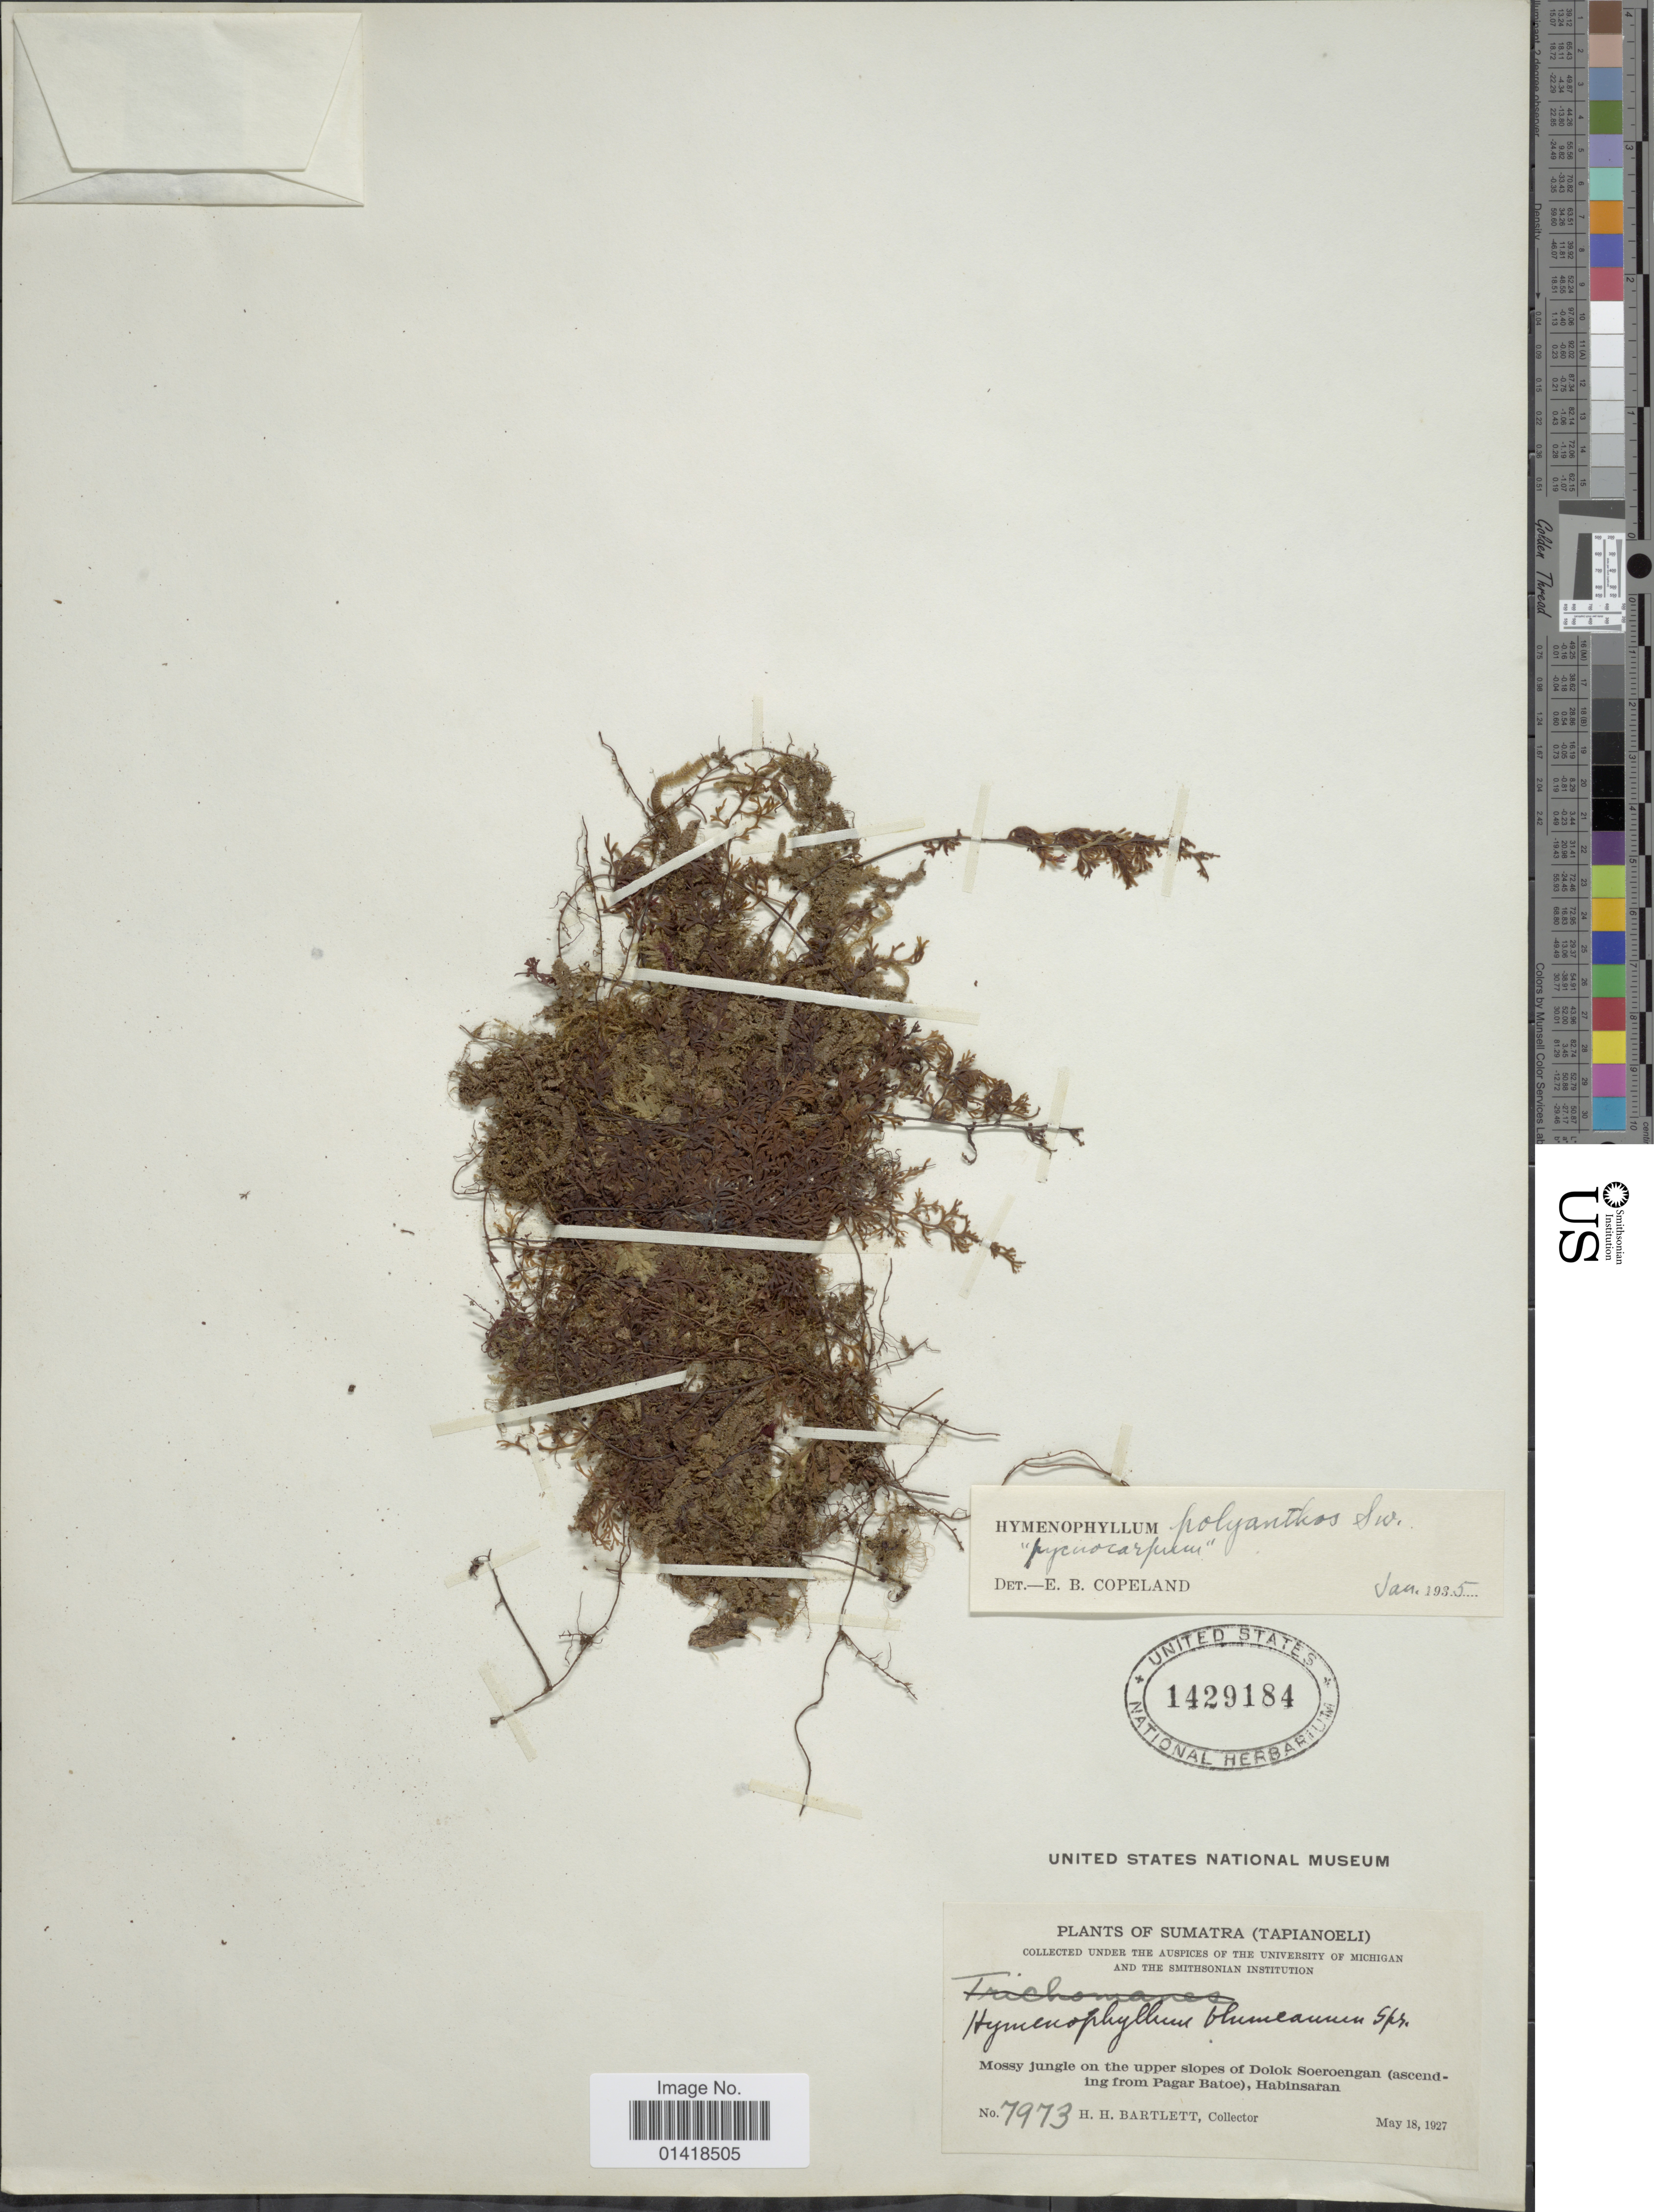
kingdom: Plantae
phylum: Tracheophyta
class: Polypodiopsida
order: Hymenophyllales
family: Hymenophyllaceae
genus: Hymenophyllum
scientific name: Hymenophyllum polyanthos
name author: (Sw.) Sw.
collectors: H. H. Bartlett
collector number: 7973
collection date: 1927-05-18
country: Indonesia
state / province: Sumatra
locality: Tapianoeli. Mossy jungle on the upper slopes of Dolok Soeroengan (ascending from Pagar Batoe), Habisaran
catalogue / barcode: US 1429184